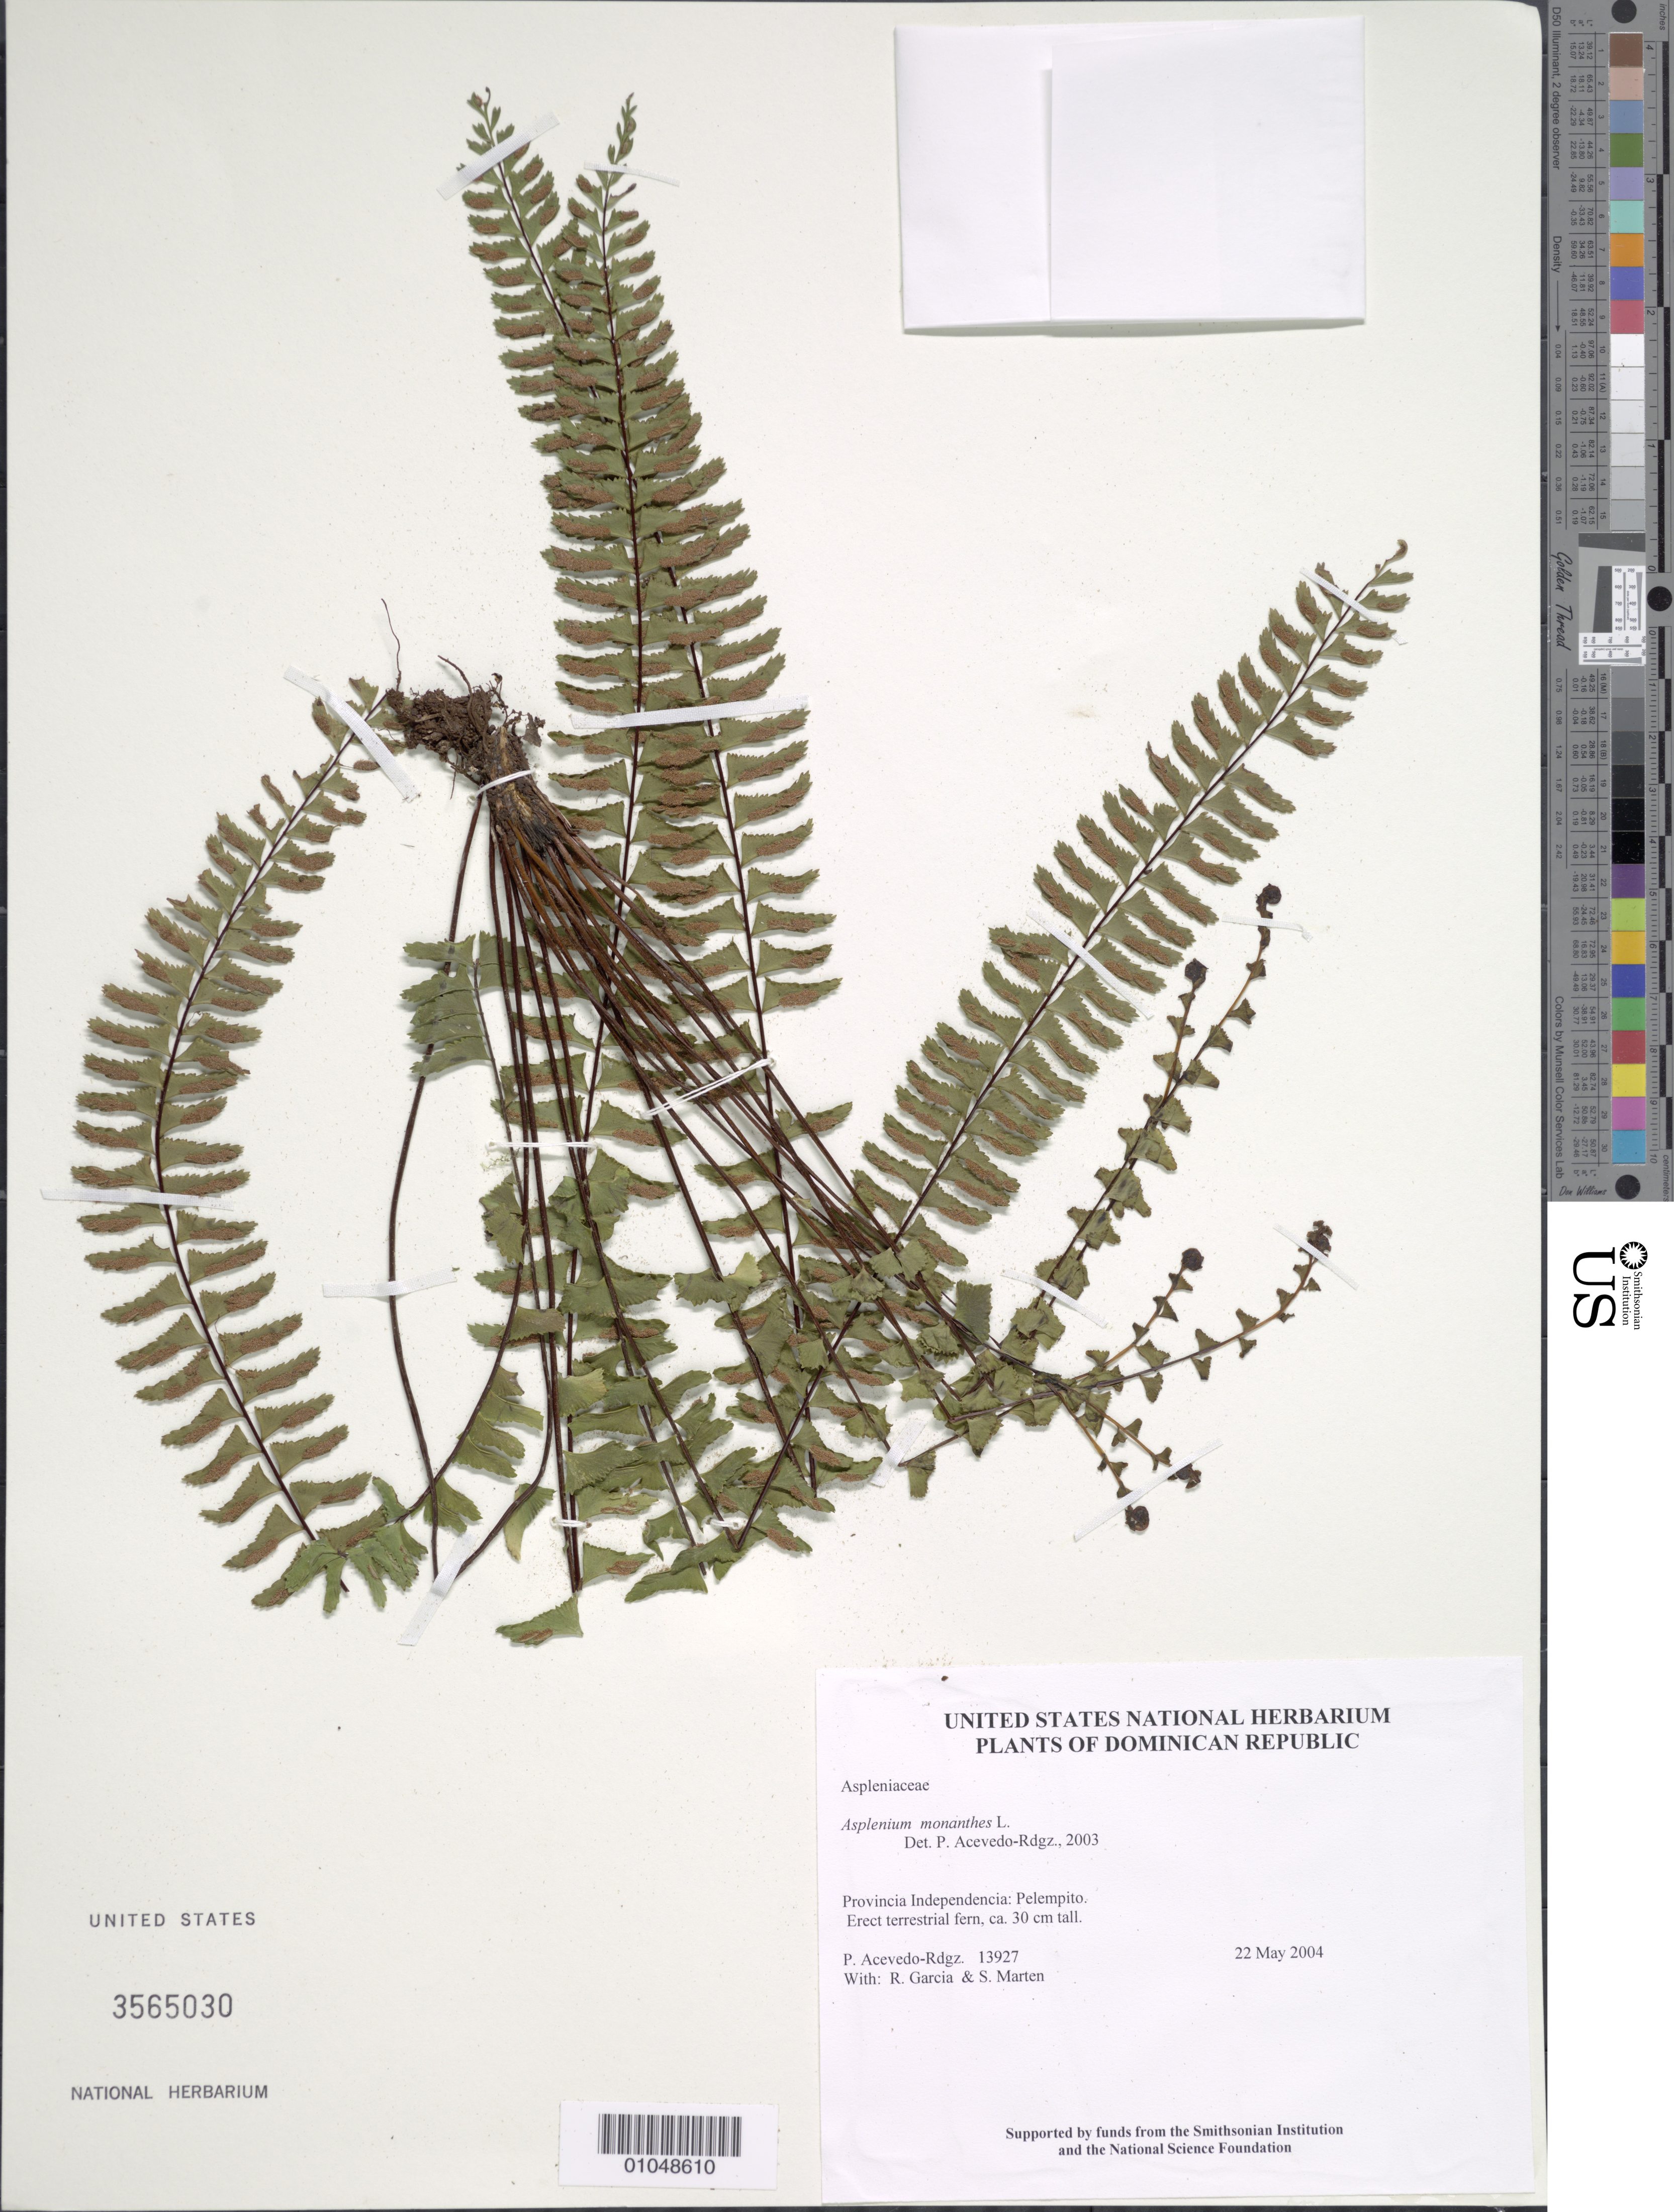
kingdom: Plantae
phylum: Tracheophyta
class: Polypodiopsida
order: Polypodiales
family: Aspleniaceae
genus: Asplenium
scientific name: Asplenium monanthes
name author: L.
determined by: Acevedo-Rodríguez, P., (BOT), Smithsonian Institution - National Museum of Natural History (UNITED STATES)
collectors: P. Acevedo-Rodr., R. G. García & S. Marten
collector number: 13927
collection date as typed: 22 May 2004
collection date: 2004-05-22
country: Dominican Republic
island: Hispaniola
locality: Provincia Independencia: Pelempito.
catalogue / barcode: US 3565030